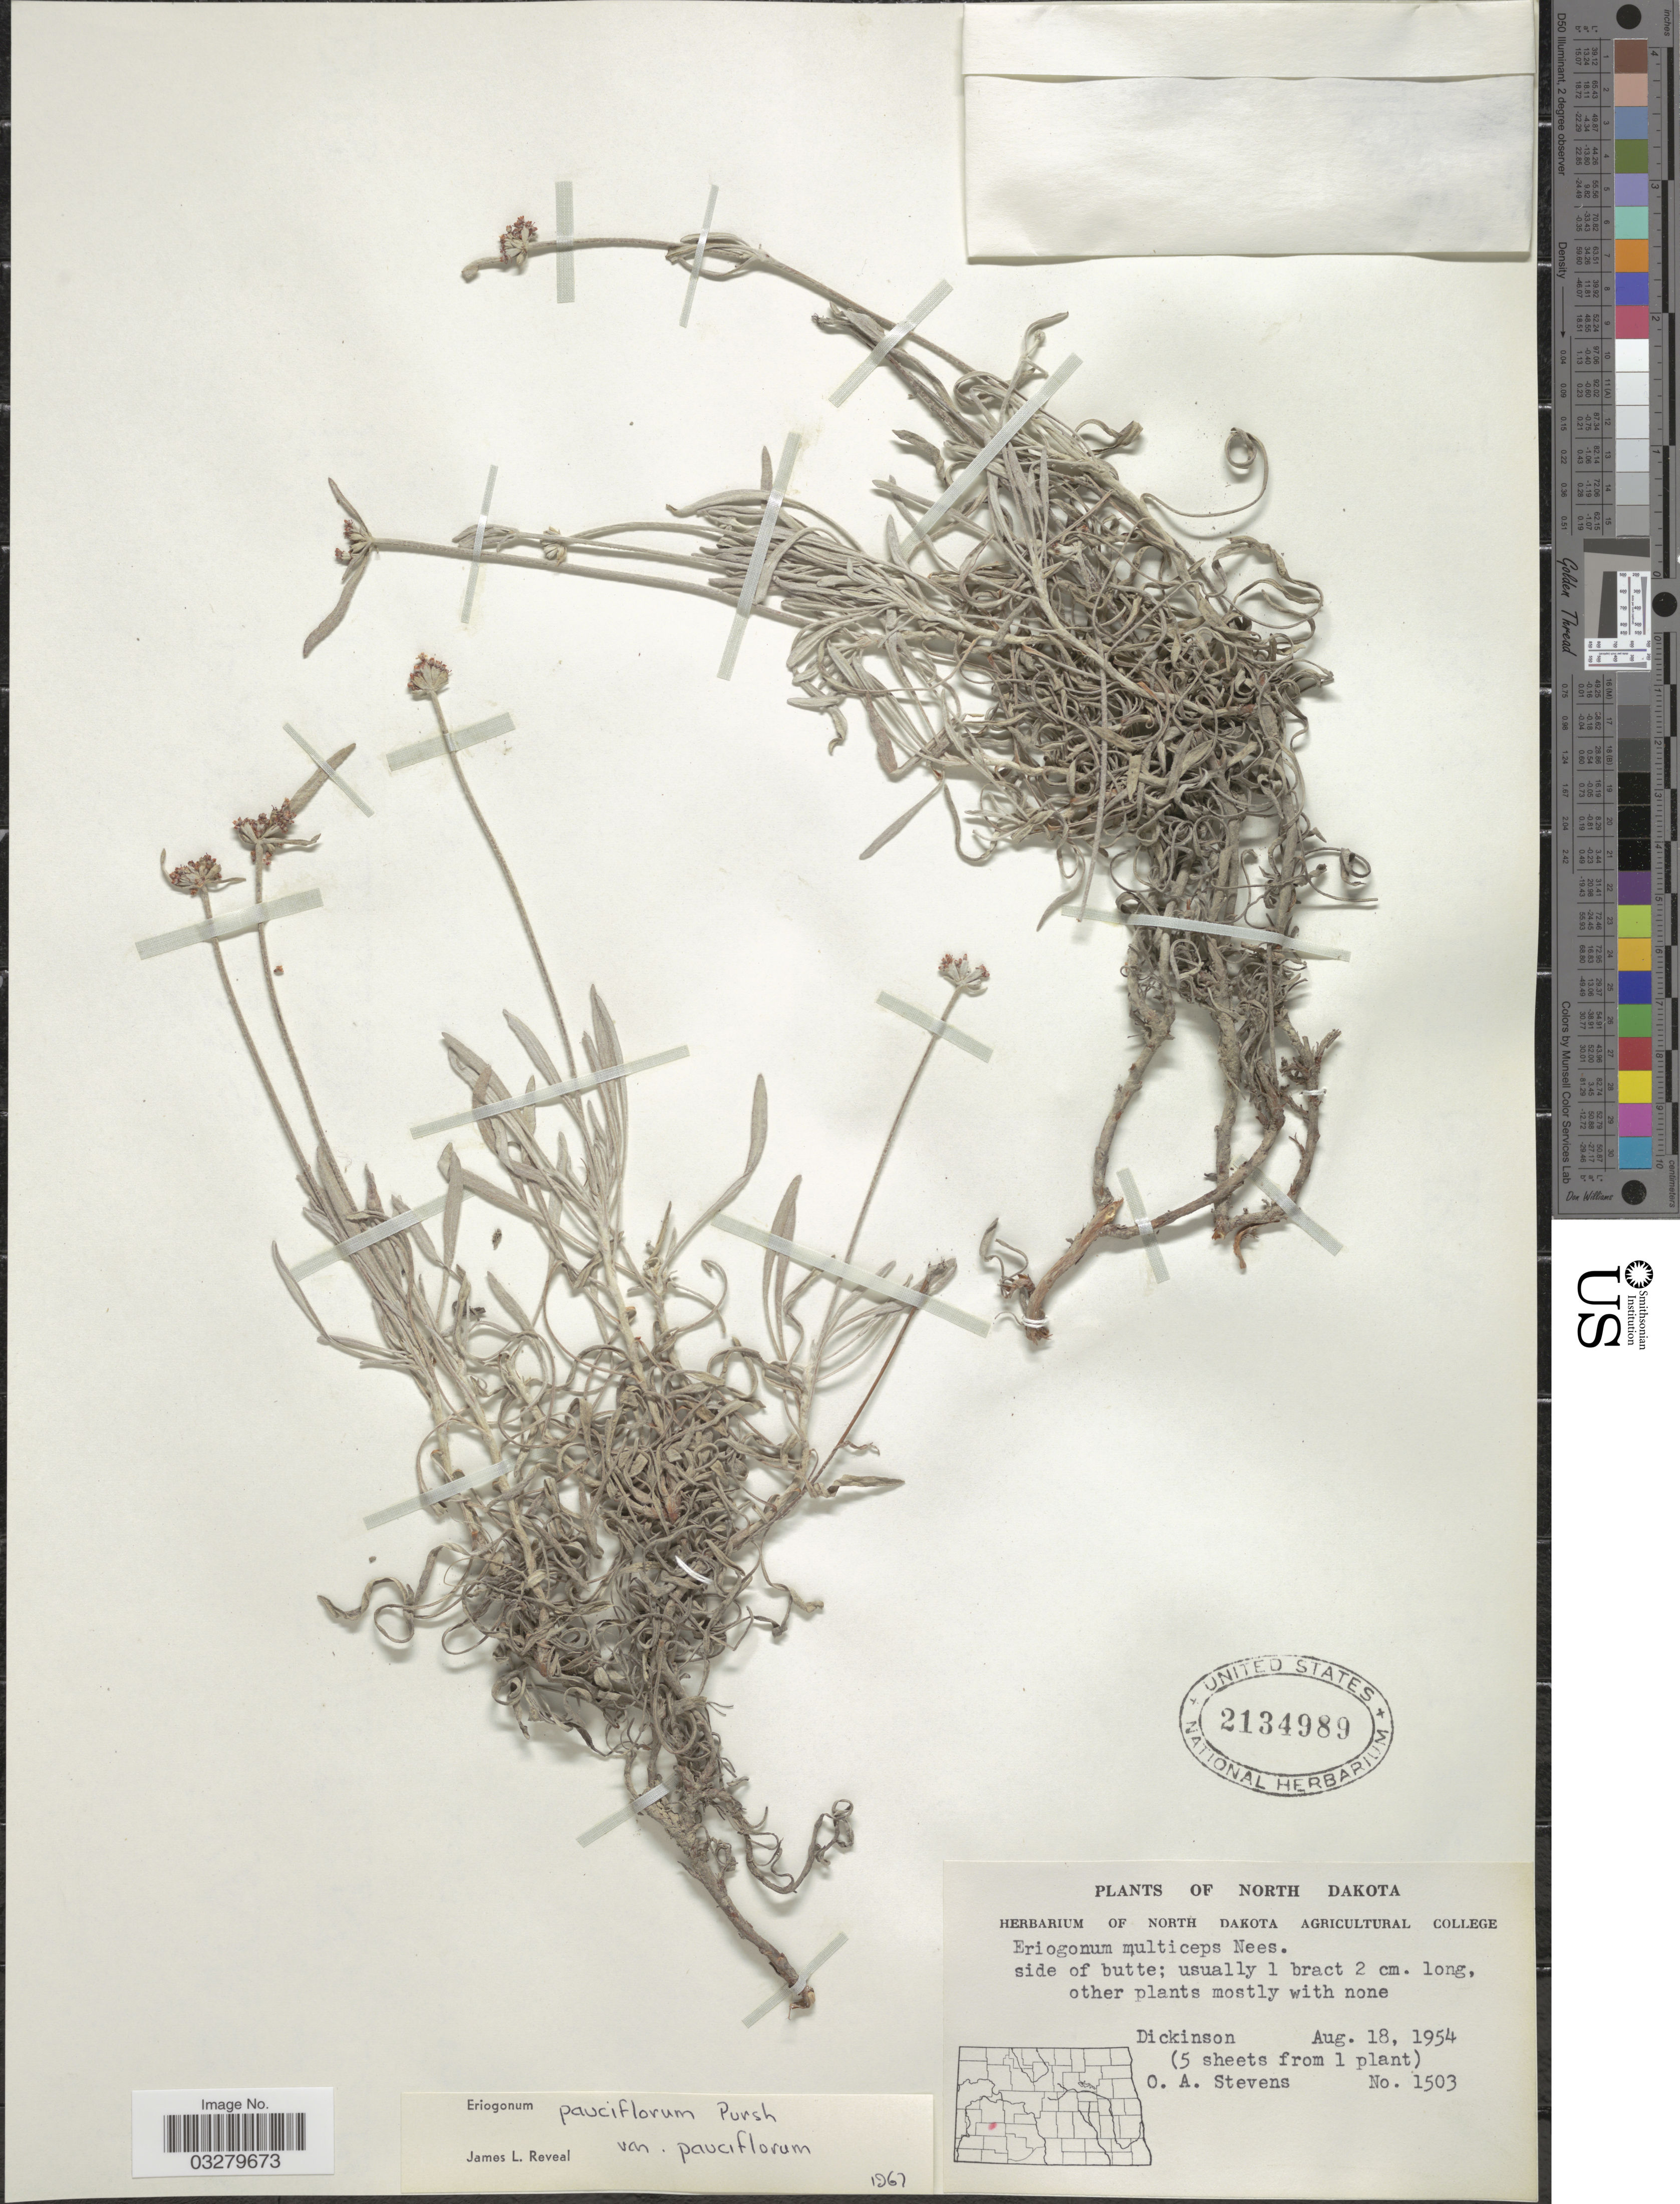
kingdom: Plantae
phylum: Tracheophyta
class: Magnoliopsida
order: Caryophyllales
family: Polygonaceae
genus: Eriogonum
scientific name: Eriogonum pauciflorum var. pauciflorum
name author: Pursh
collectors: O. A. Stevens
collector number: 1503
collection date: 1954-08-18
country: United States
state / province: North Dakota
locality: Dickinson.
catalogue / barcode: US 2134989